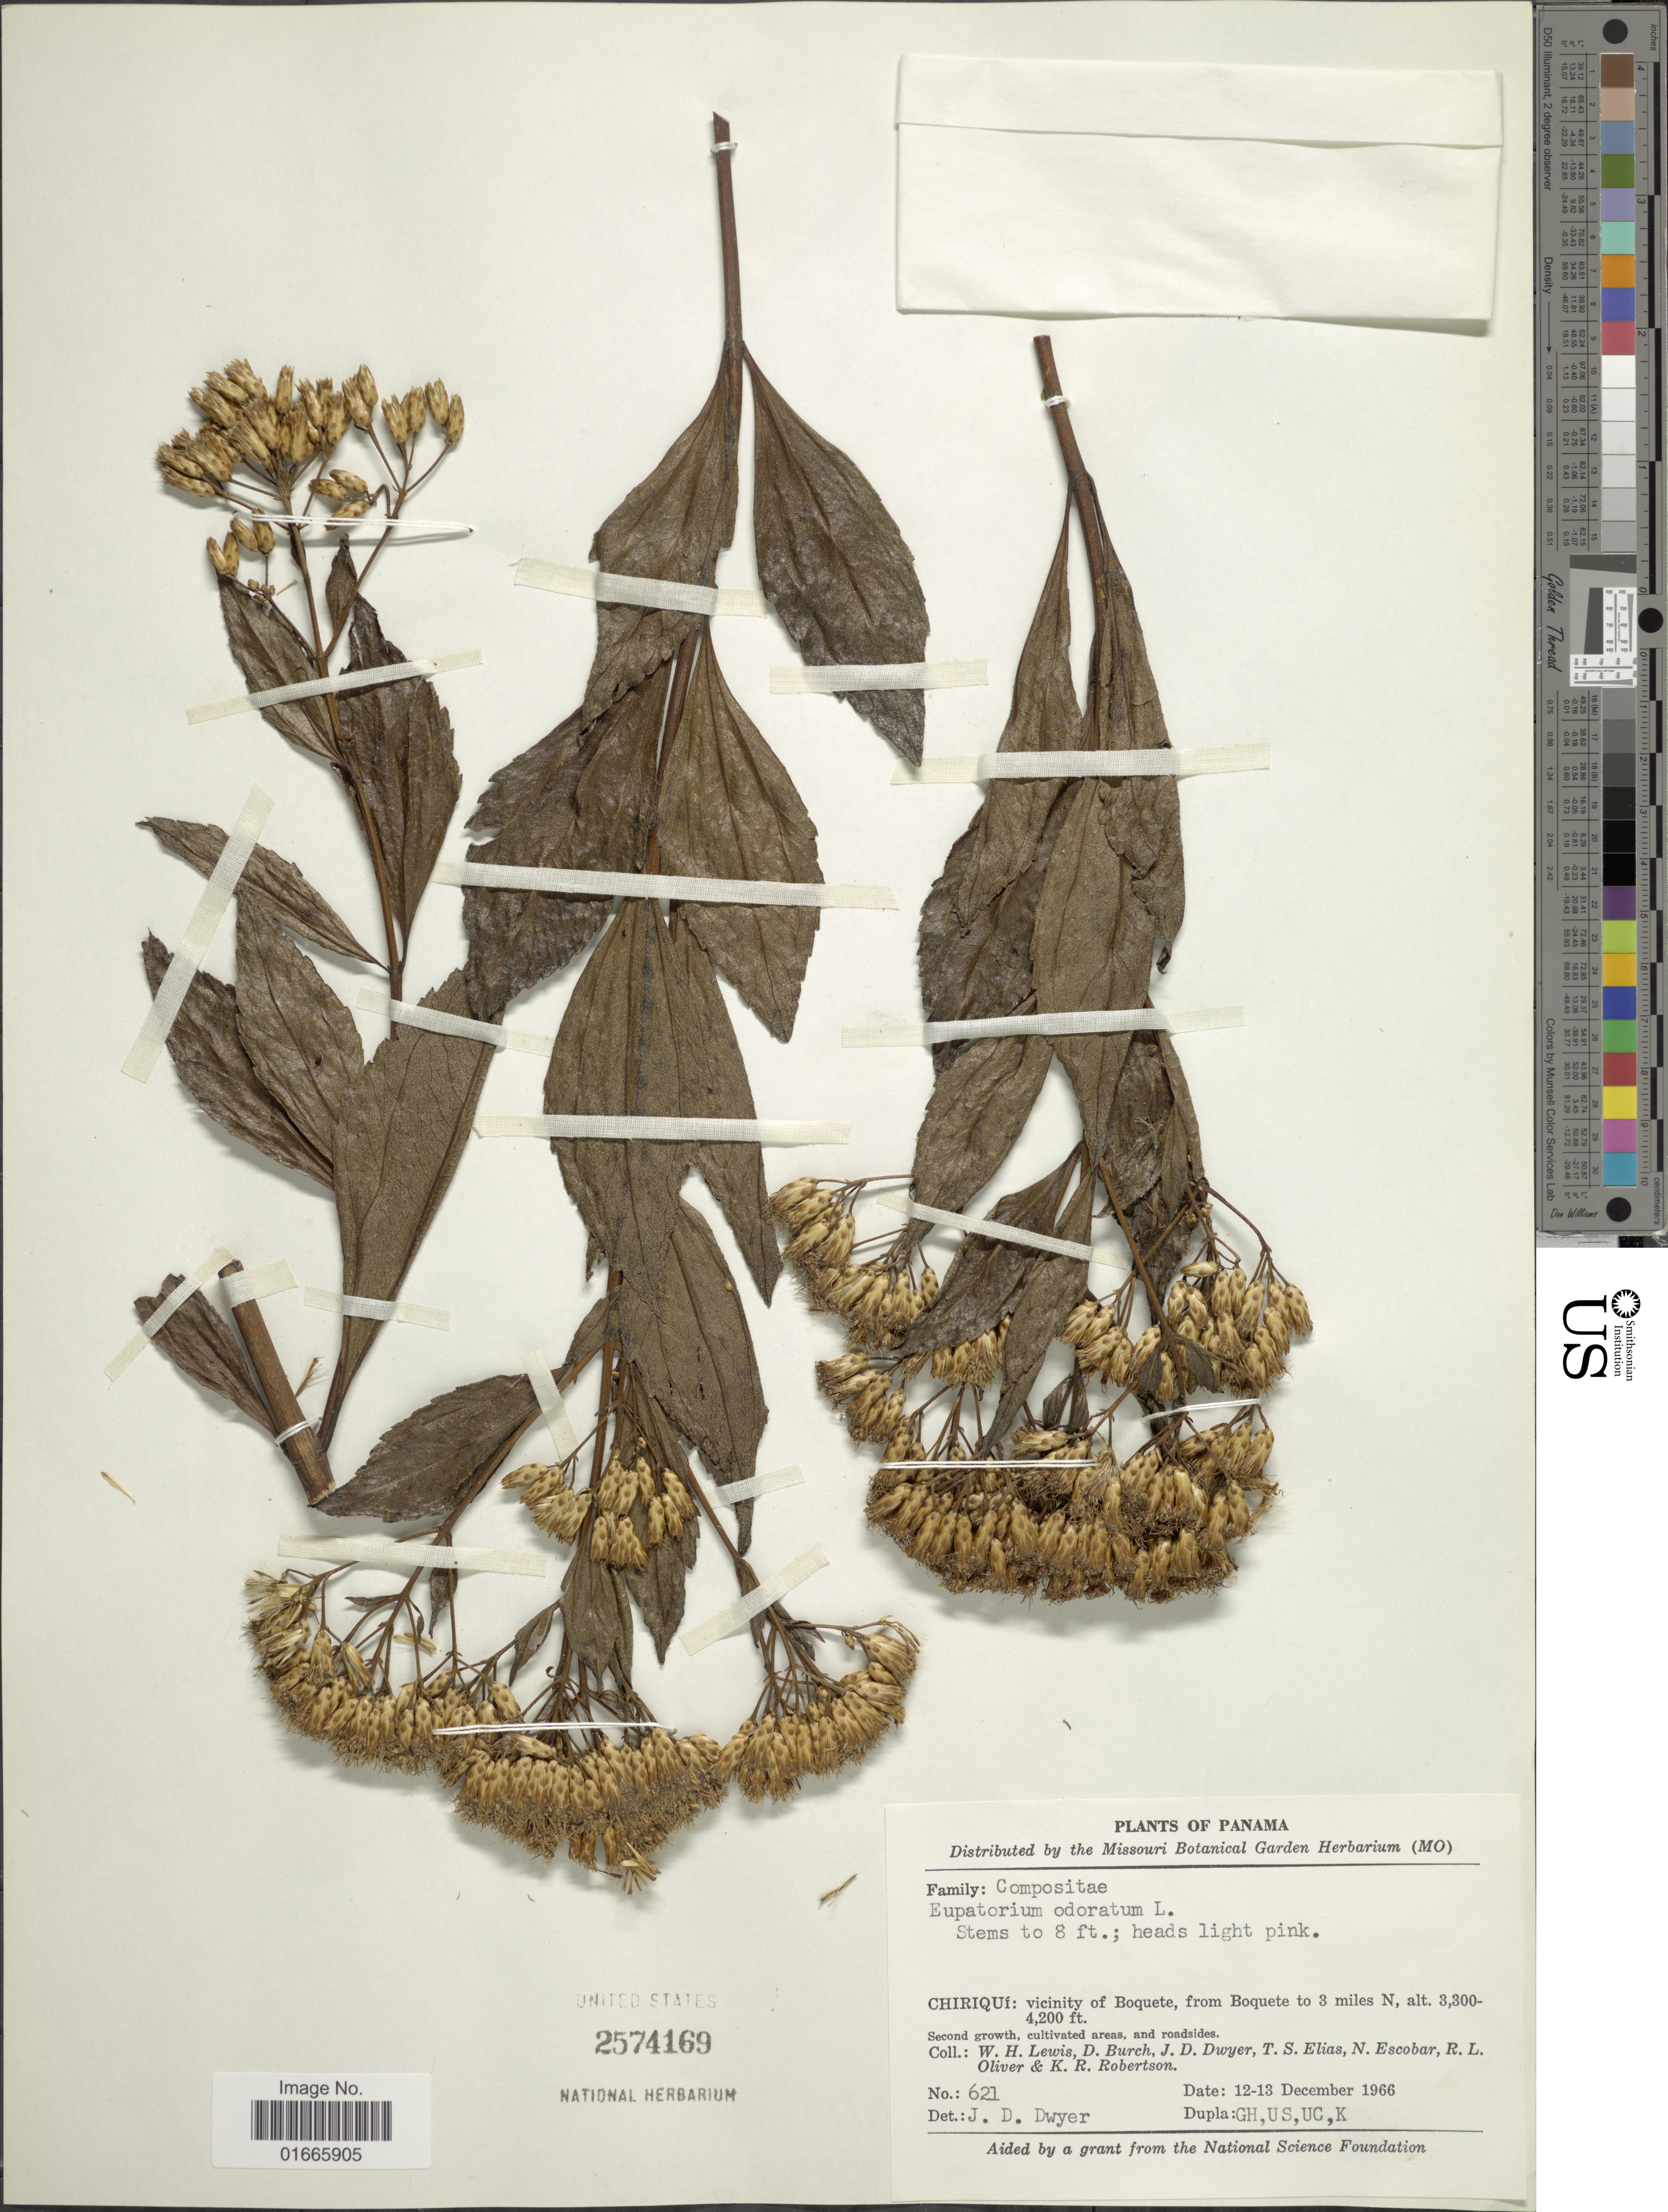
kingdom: Plantae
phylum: Tracheophyta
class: Magnoliopsida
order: Asterales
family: Asteraceae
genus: Chromolaena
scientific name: Chromolaena laevigata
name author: (Lam.) R.M. King & H. Rob.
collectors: W. H. Lewis, D. Burch, J. D. Dwyer, T. S. Elias & et al.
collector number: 621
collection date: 1966-12-12/1966-12-13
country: Panama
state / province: Chiriqui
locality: Vicinity of Boquete, from Boquete to 3 miles N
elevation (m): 1006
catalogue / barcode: US 2574169